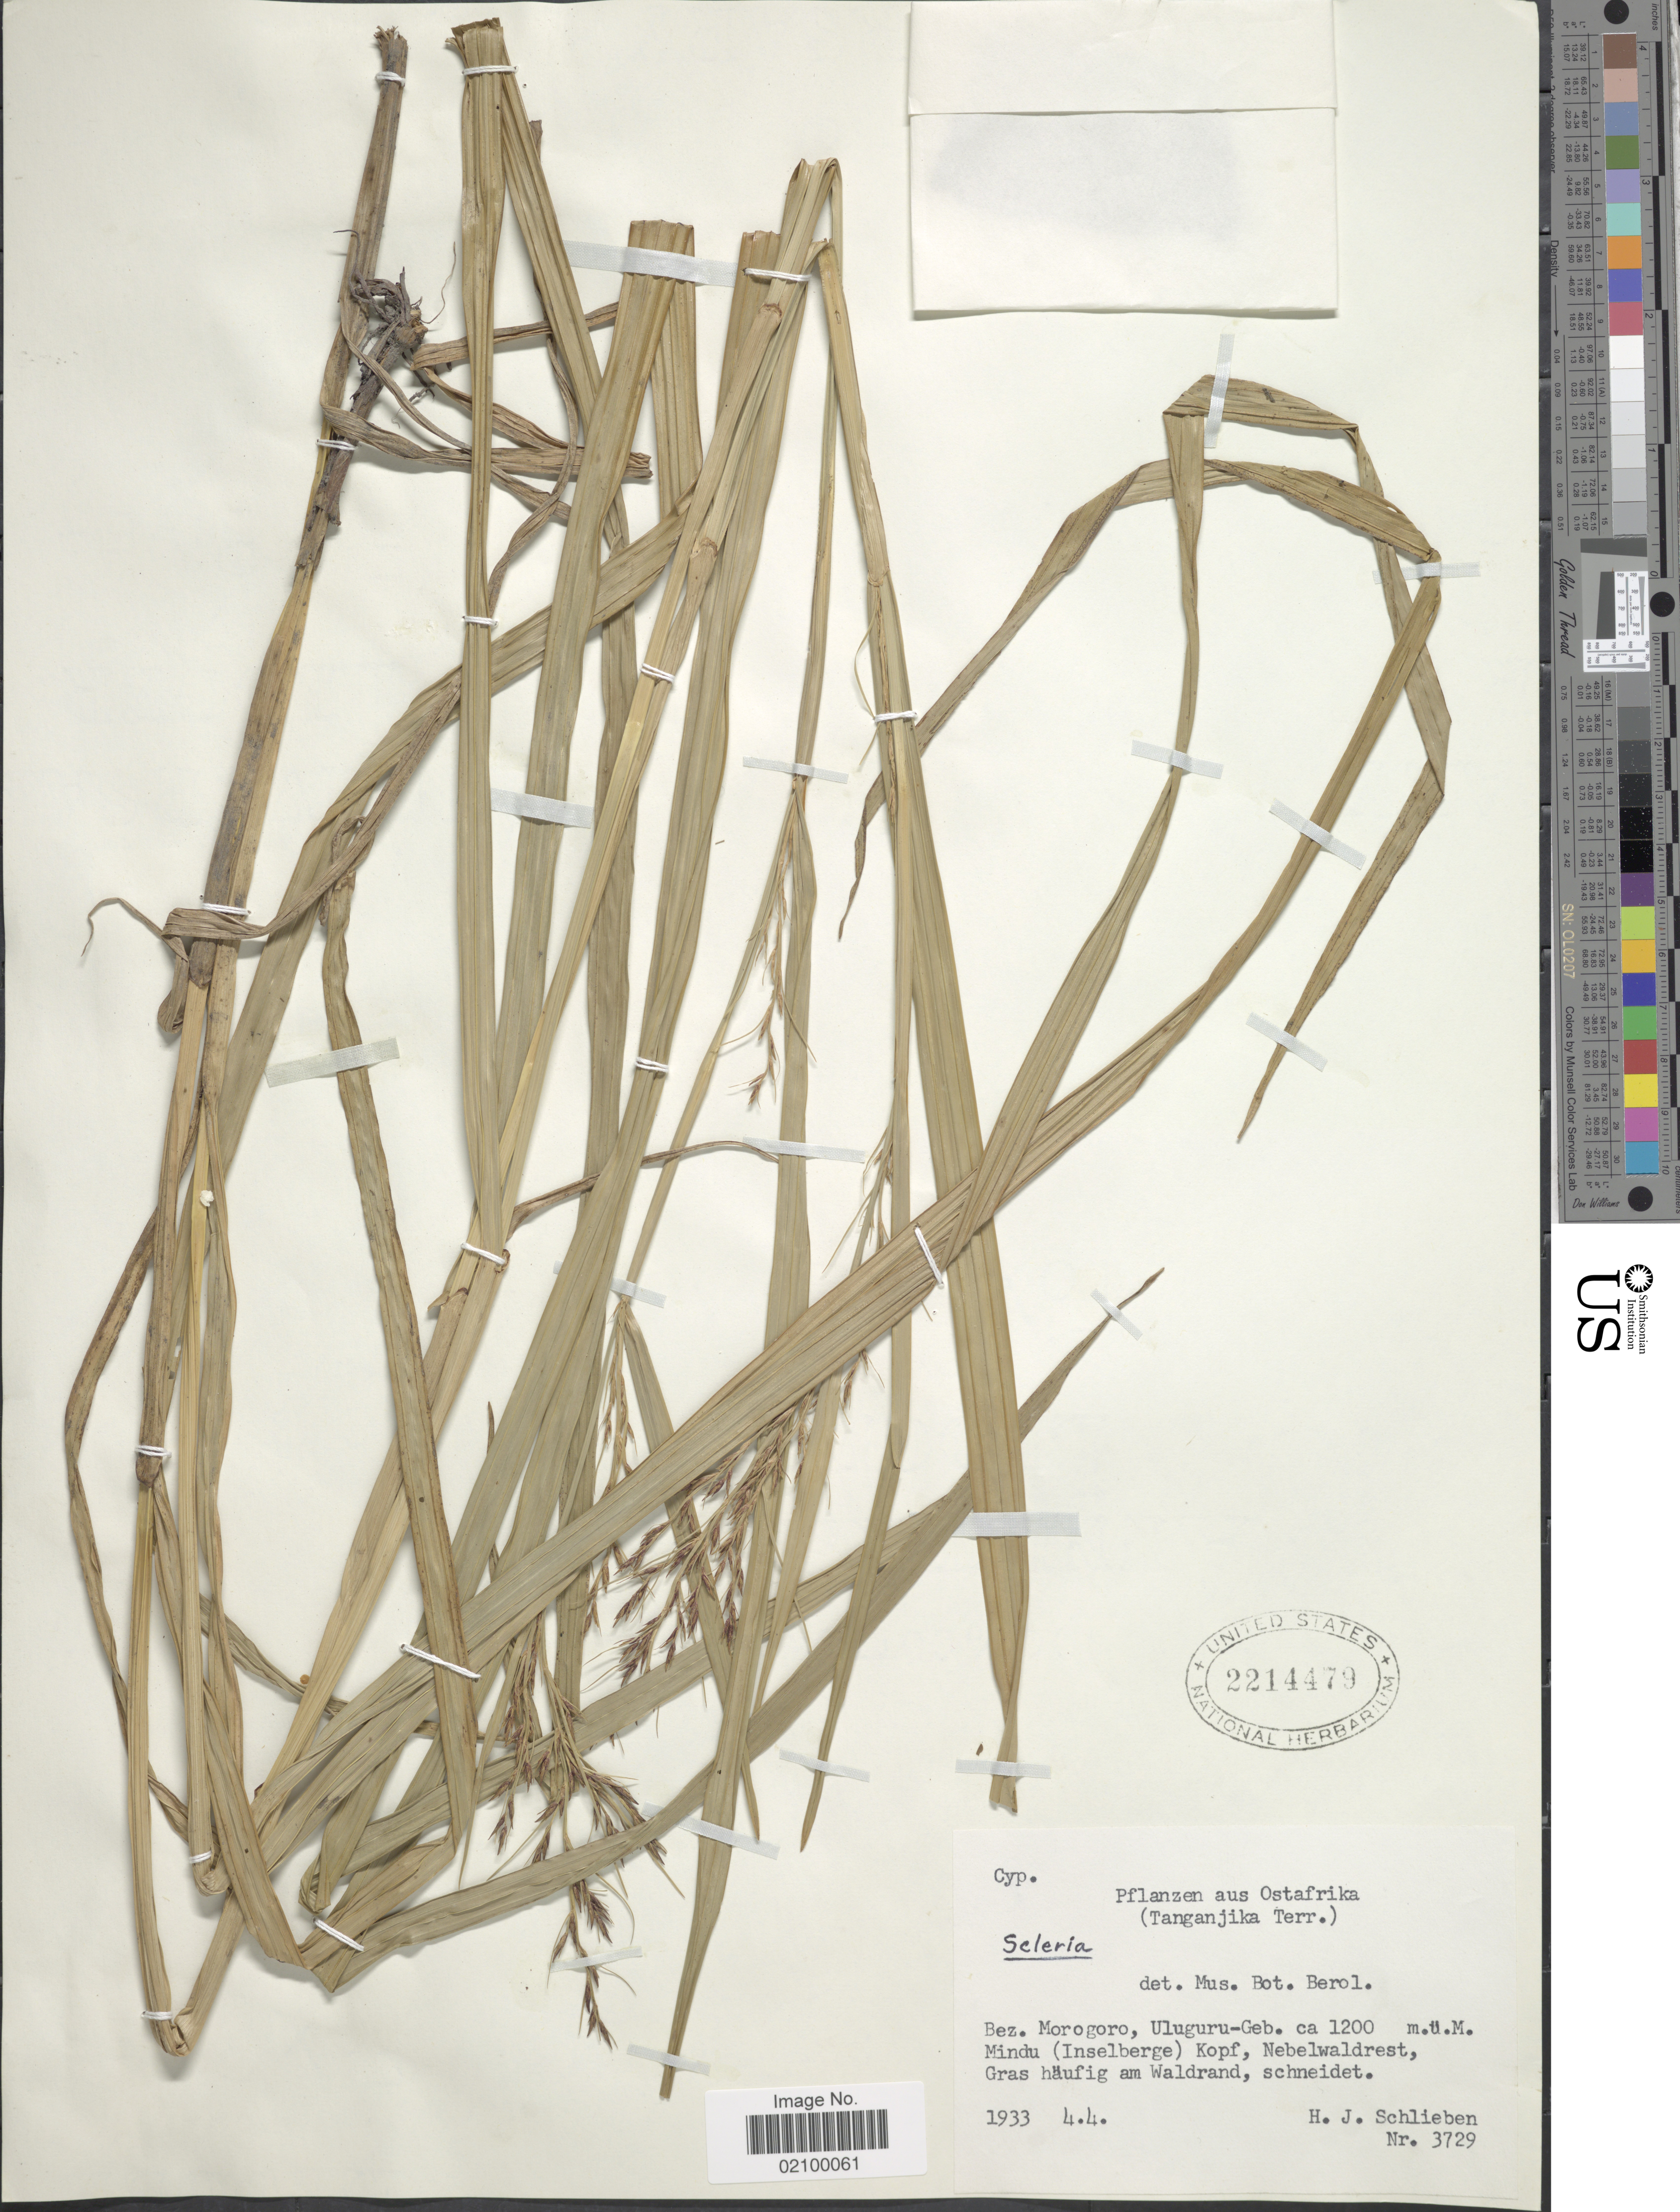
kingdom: Plantae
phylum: Tracheophyta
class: Liliopsida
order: Poales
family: Cyperaceae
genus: Scleria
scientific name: Scleria sp.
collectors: H. J. Schlieben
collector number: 3729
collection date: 1933-04-04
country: Tanzania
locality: Ostafrika (Tanganjika Terr.) Bez. Morogoro, Uluguru- Geb. Mindu (Inselberge) Kopf, Nebelwaldrest, Gras haufig am Waldrand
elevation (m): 1200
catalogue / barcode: US 2214479